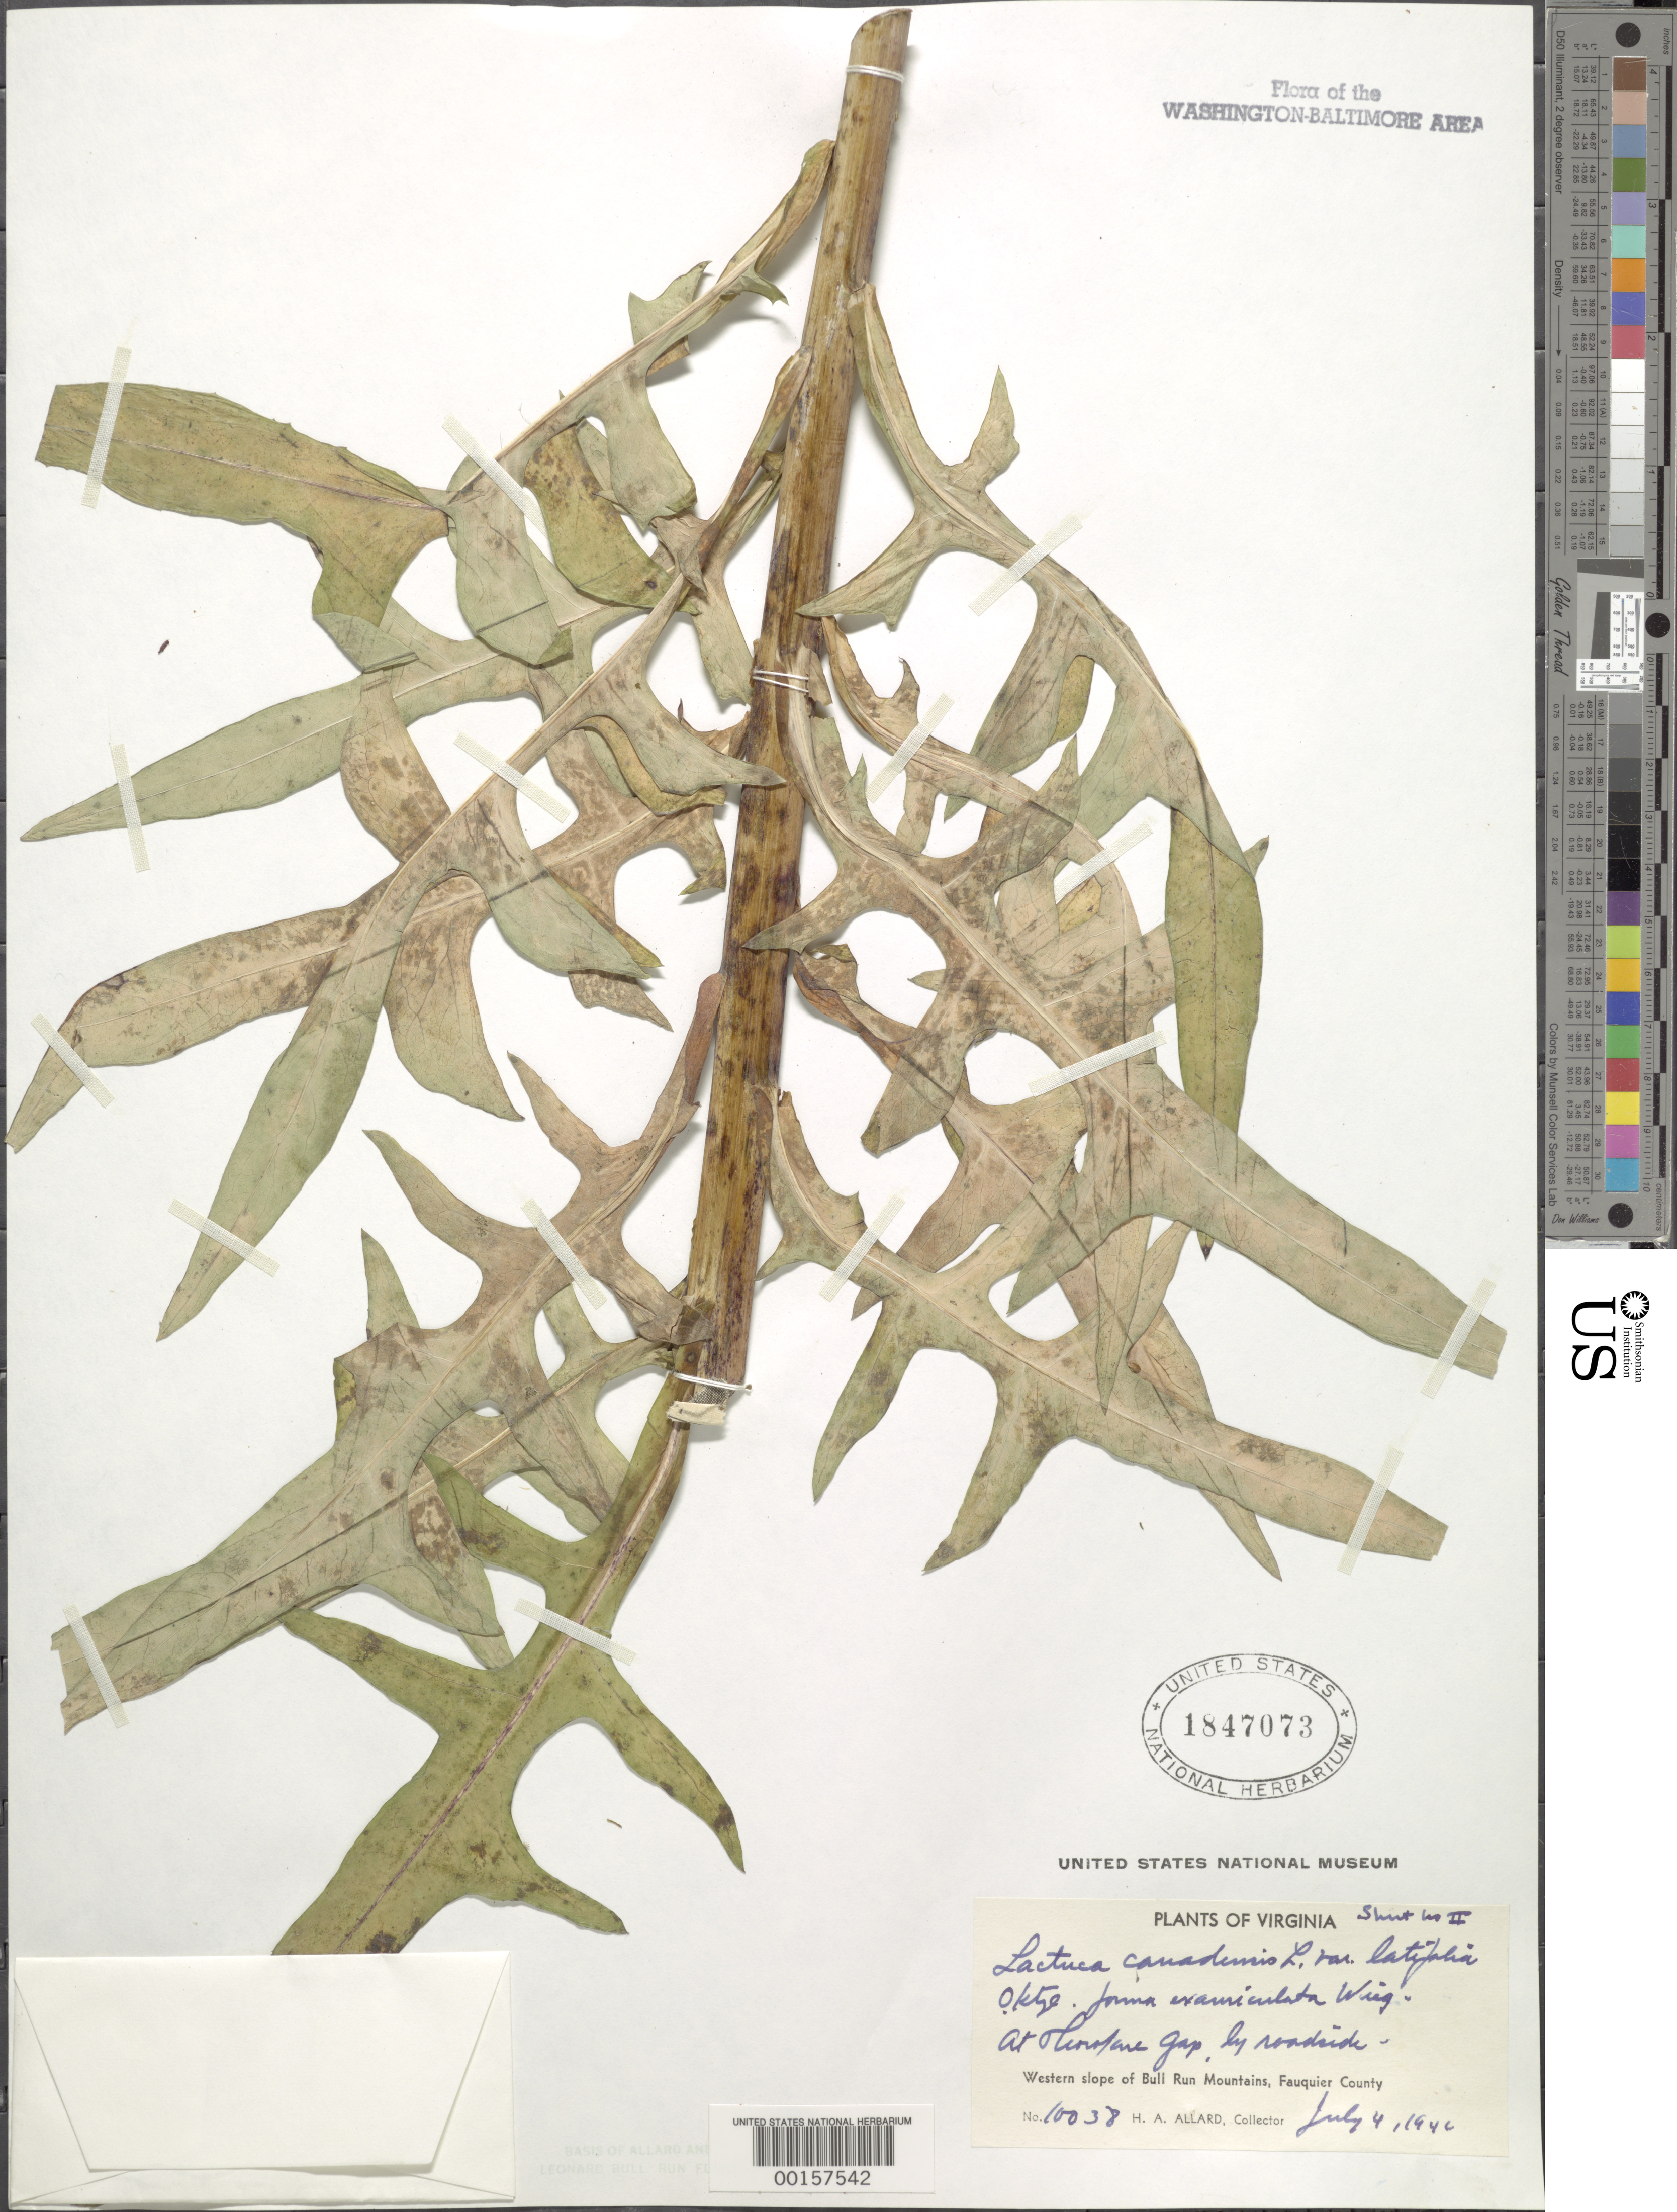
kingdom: Plantae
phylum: Tracheophyta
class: Magnoliopsida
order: Asterales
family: Asteraceae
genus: Lactuca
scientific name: Lactuca canadensis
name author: L.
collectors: H. A. Allard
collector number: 10038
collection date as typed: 04 Jul 1942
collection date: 1942-07-04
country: United States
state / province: Virginia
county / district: Fauquier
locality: Thorofare Gap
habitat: Roadside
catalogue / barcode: US 1847073